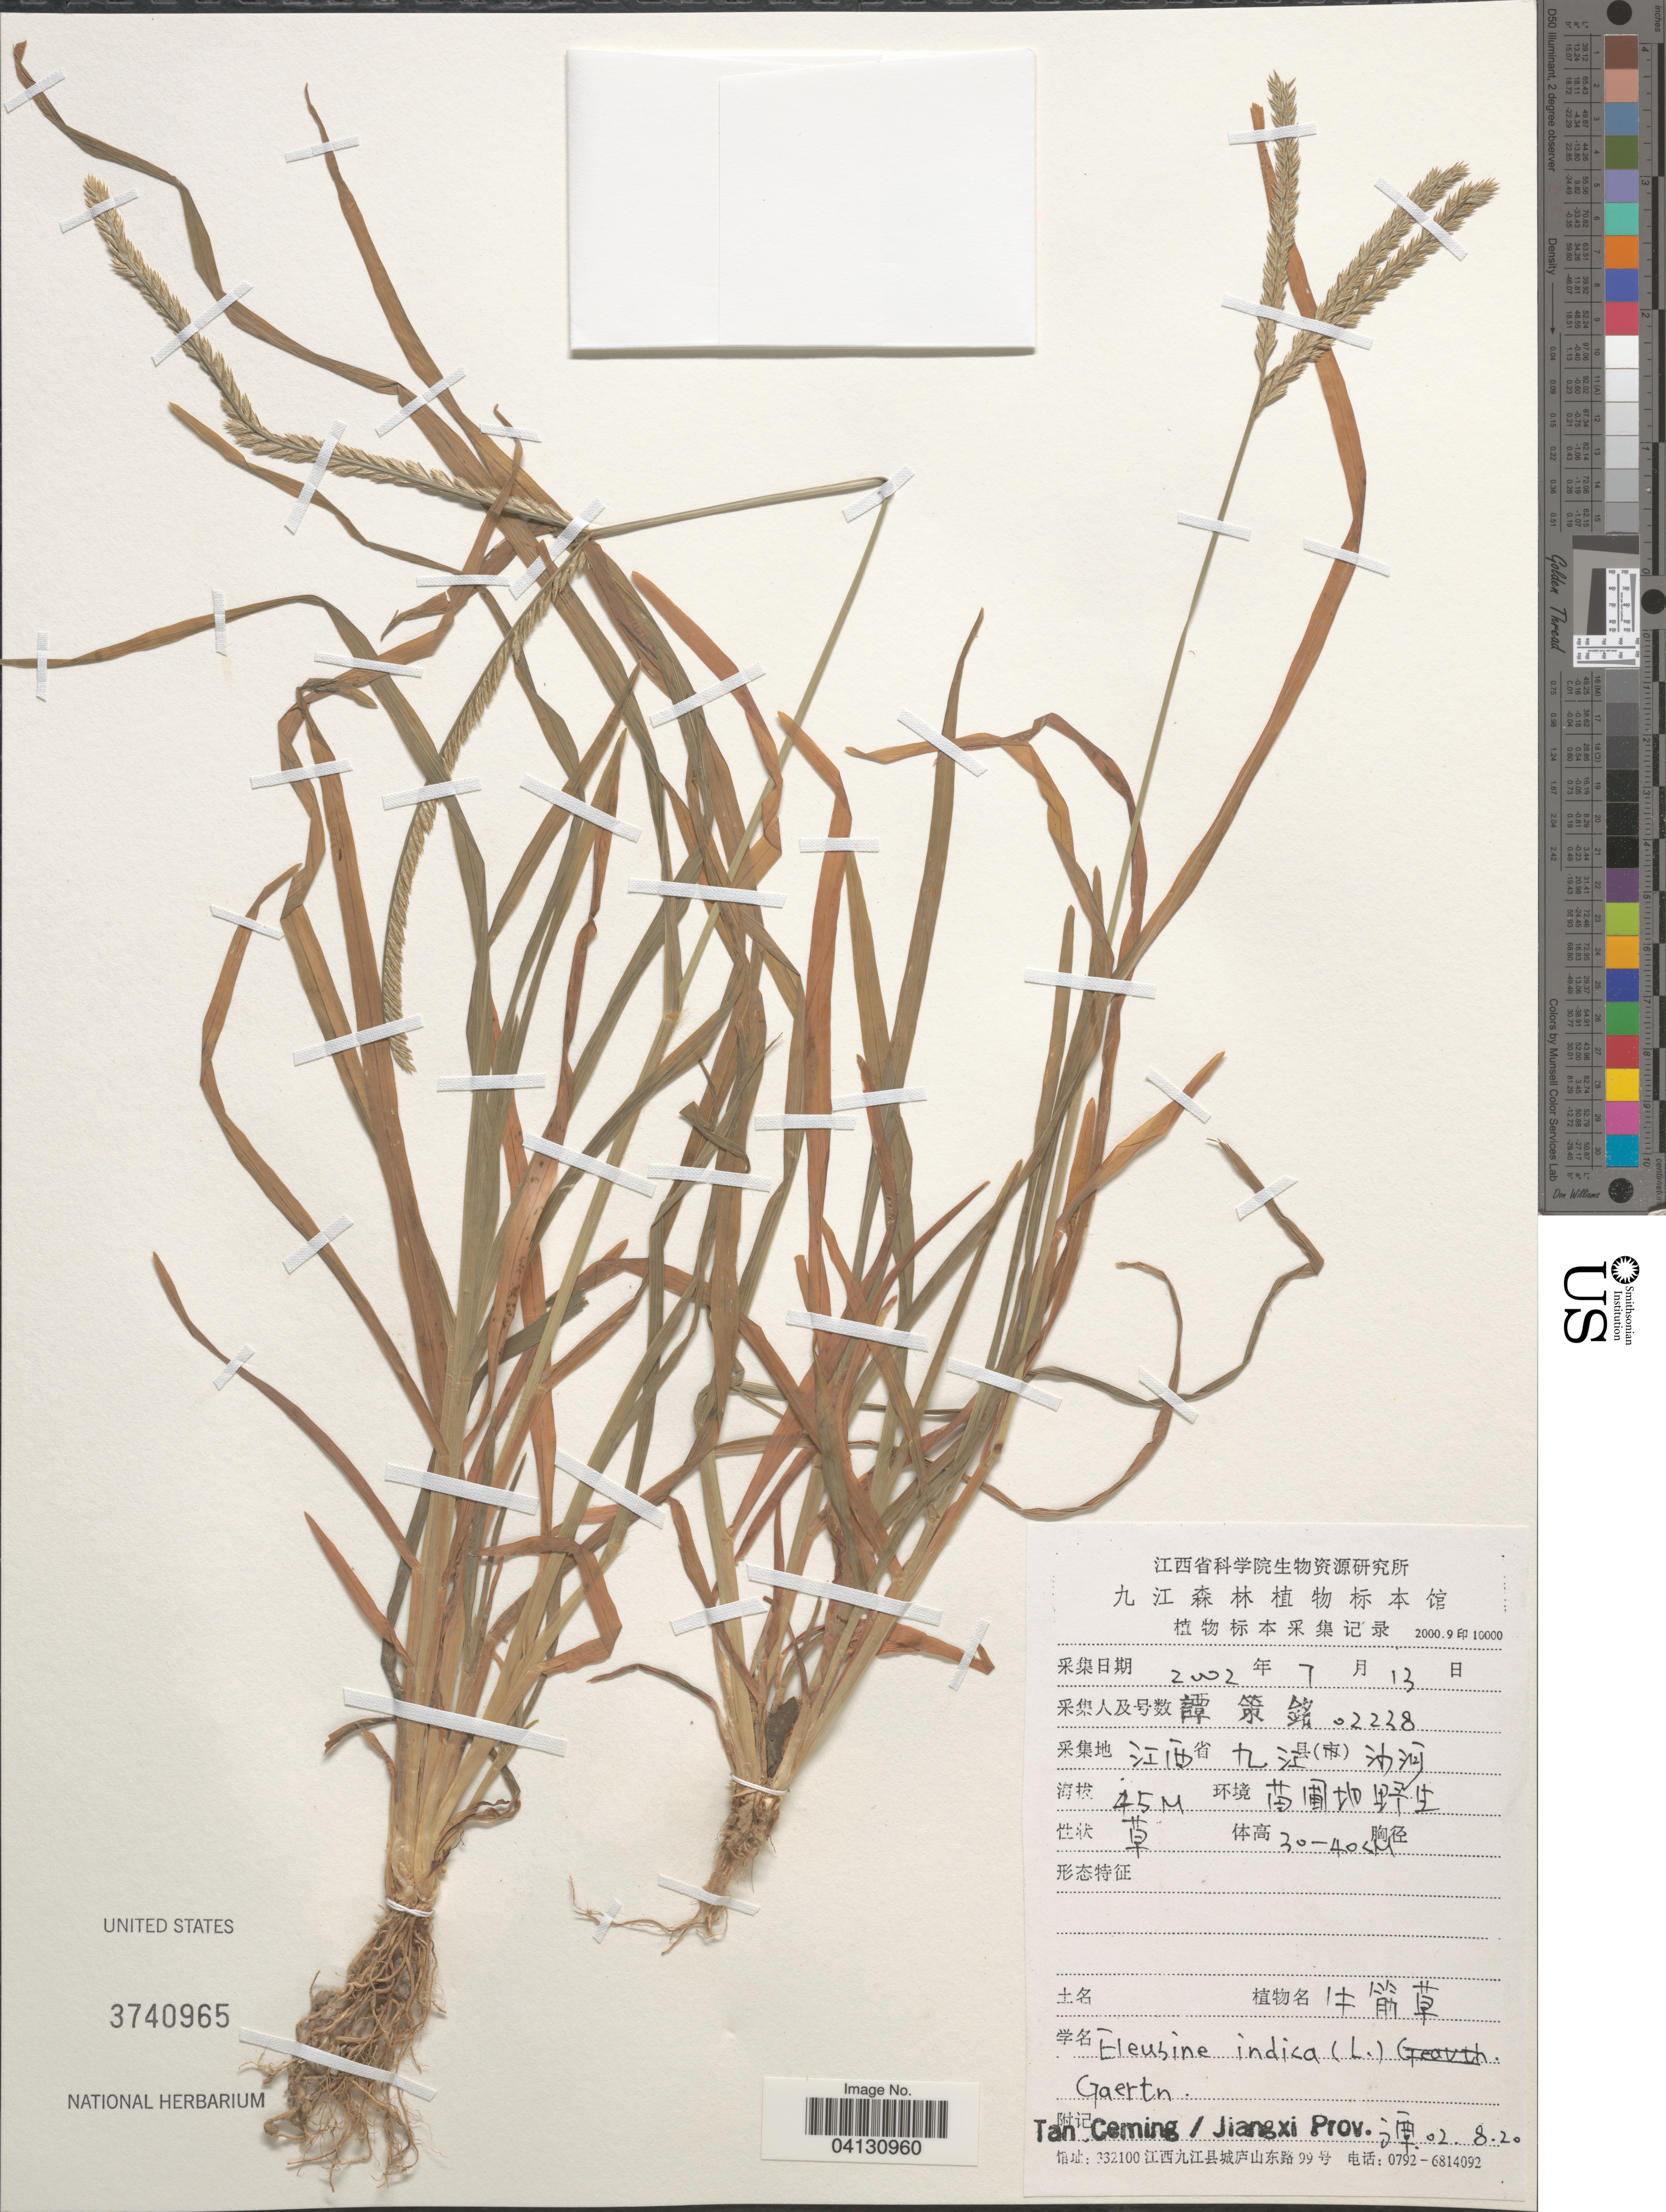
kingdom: Plantae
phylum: Tracheophyta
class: Liliopsida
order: Poales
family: Poaceae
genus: Eleusine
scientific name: Eleusine indica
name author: (L.) Gaertn.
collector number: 02228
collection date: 2002-07-13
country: China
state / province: Jiangxi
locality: X. Tan Ceming.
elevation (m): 45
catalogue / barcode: US 3740965